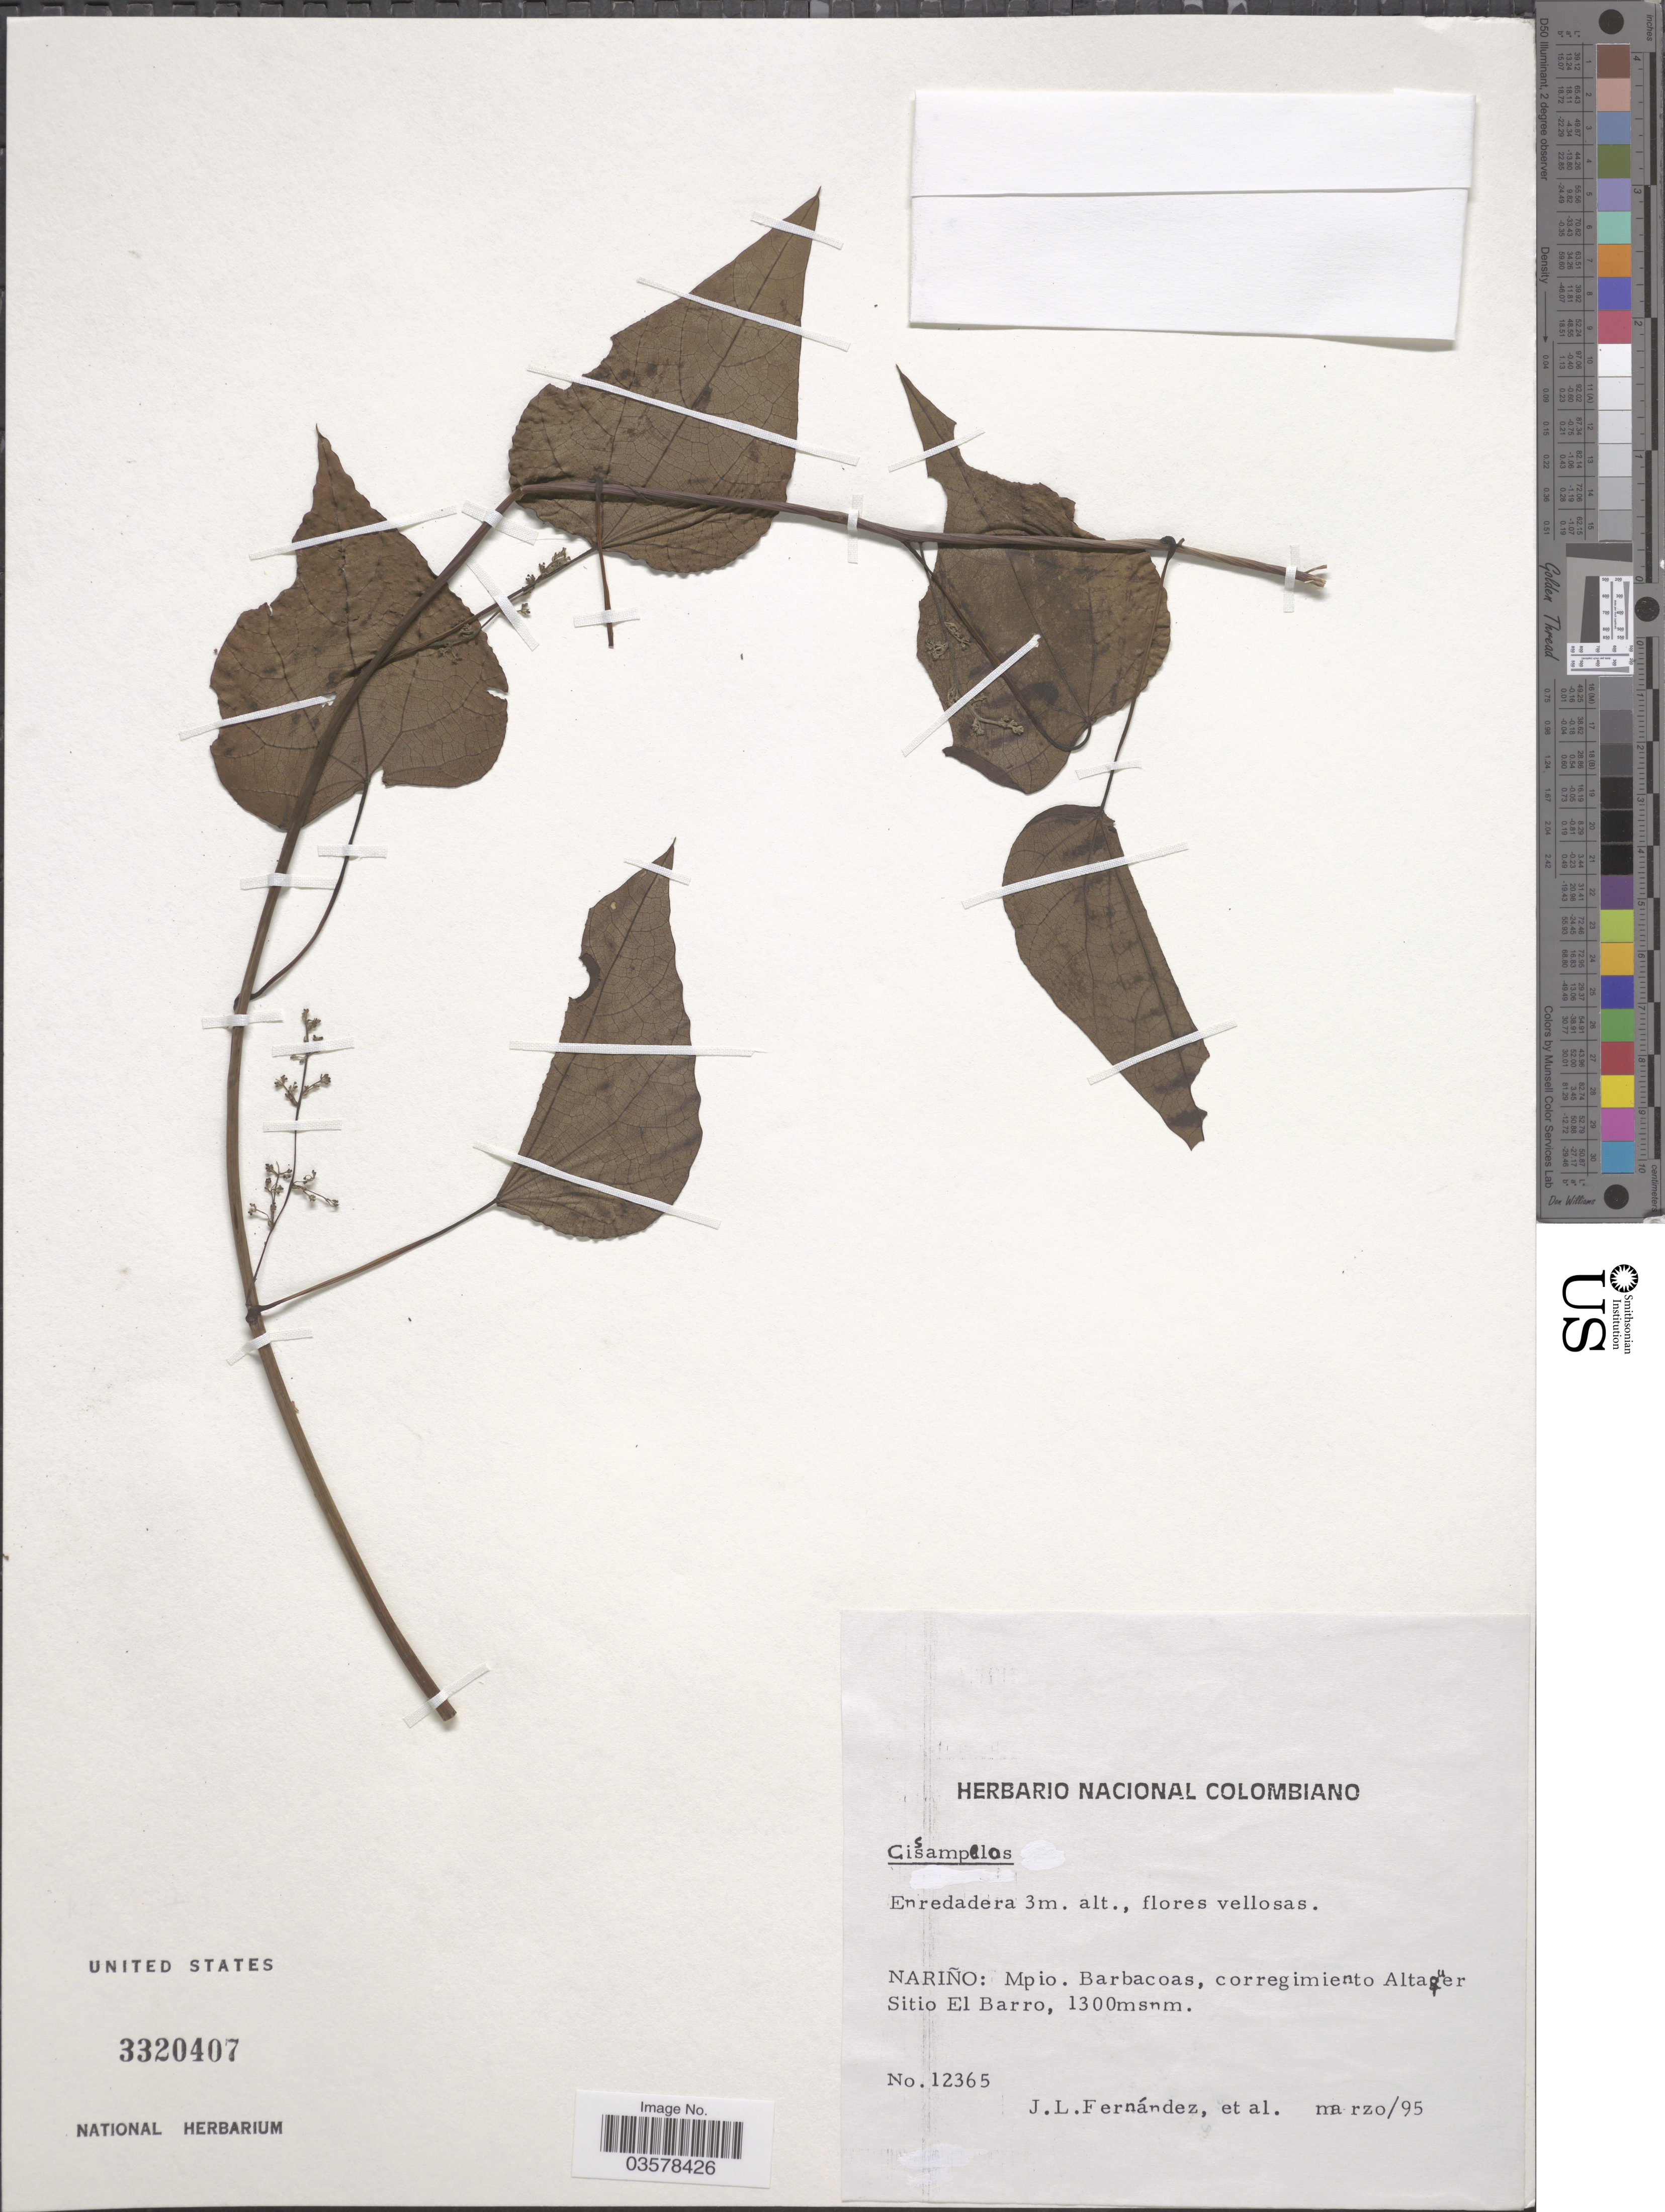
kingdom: Plantae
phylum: Tracheophyta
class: Magnoliopsida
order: Ranunculales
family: Menispermaceae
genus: Cissampelos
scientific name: Cissampelos sp.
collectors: J. Fernández & et al.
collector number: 12365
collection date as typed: Transcribed d/m/y: /3/95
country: Colombia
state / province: Nariño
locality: Mpio. Barbacoas, corregimiento Altauer Sitio El Barro.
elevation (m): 1300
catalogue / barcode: US 3320407